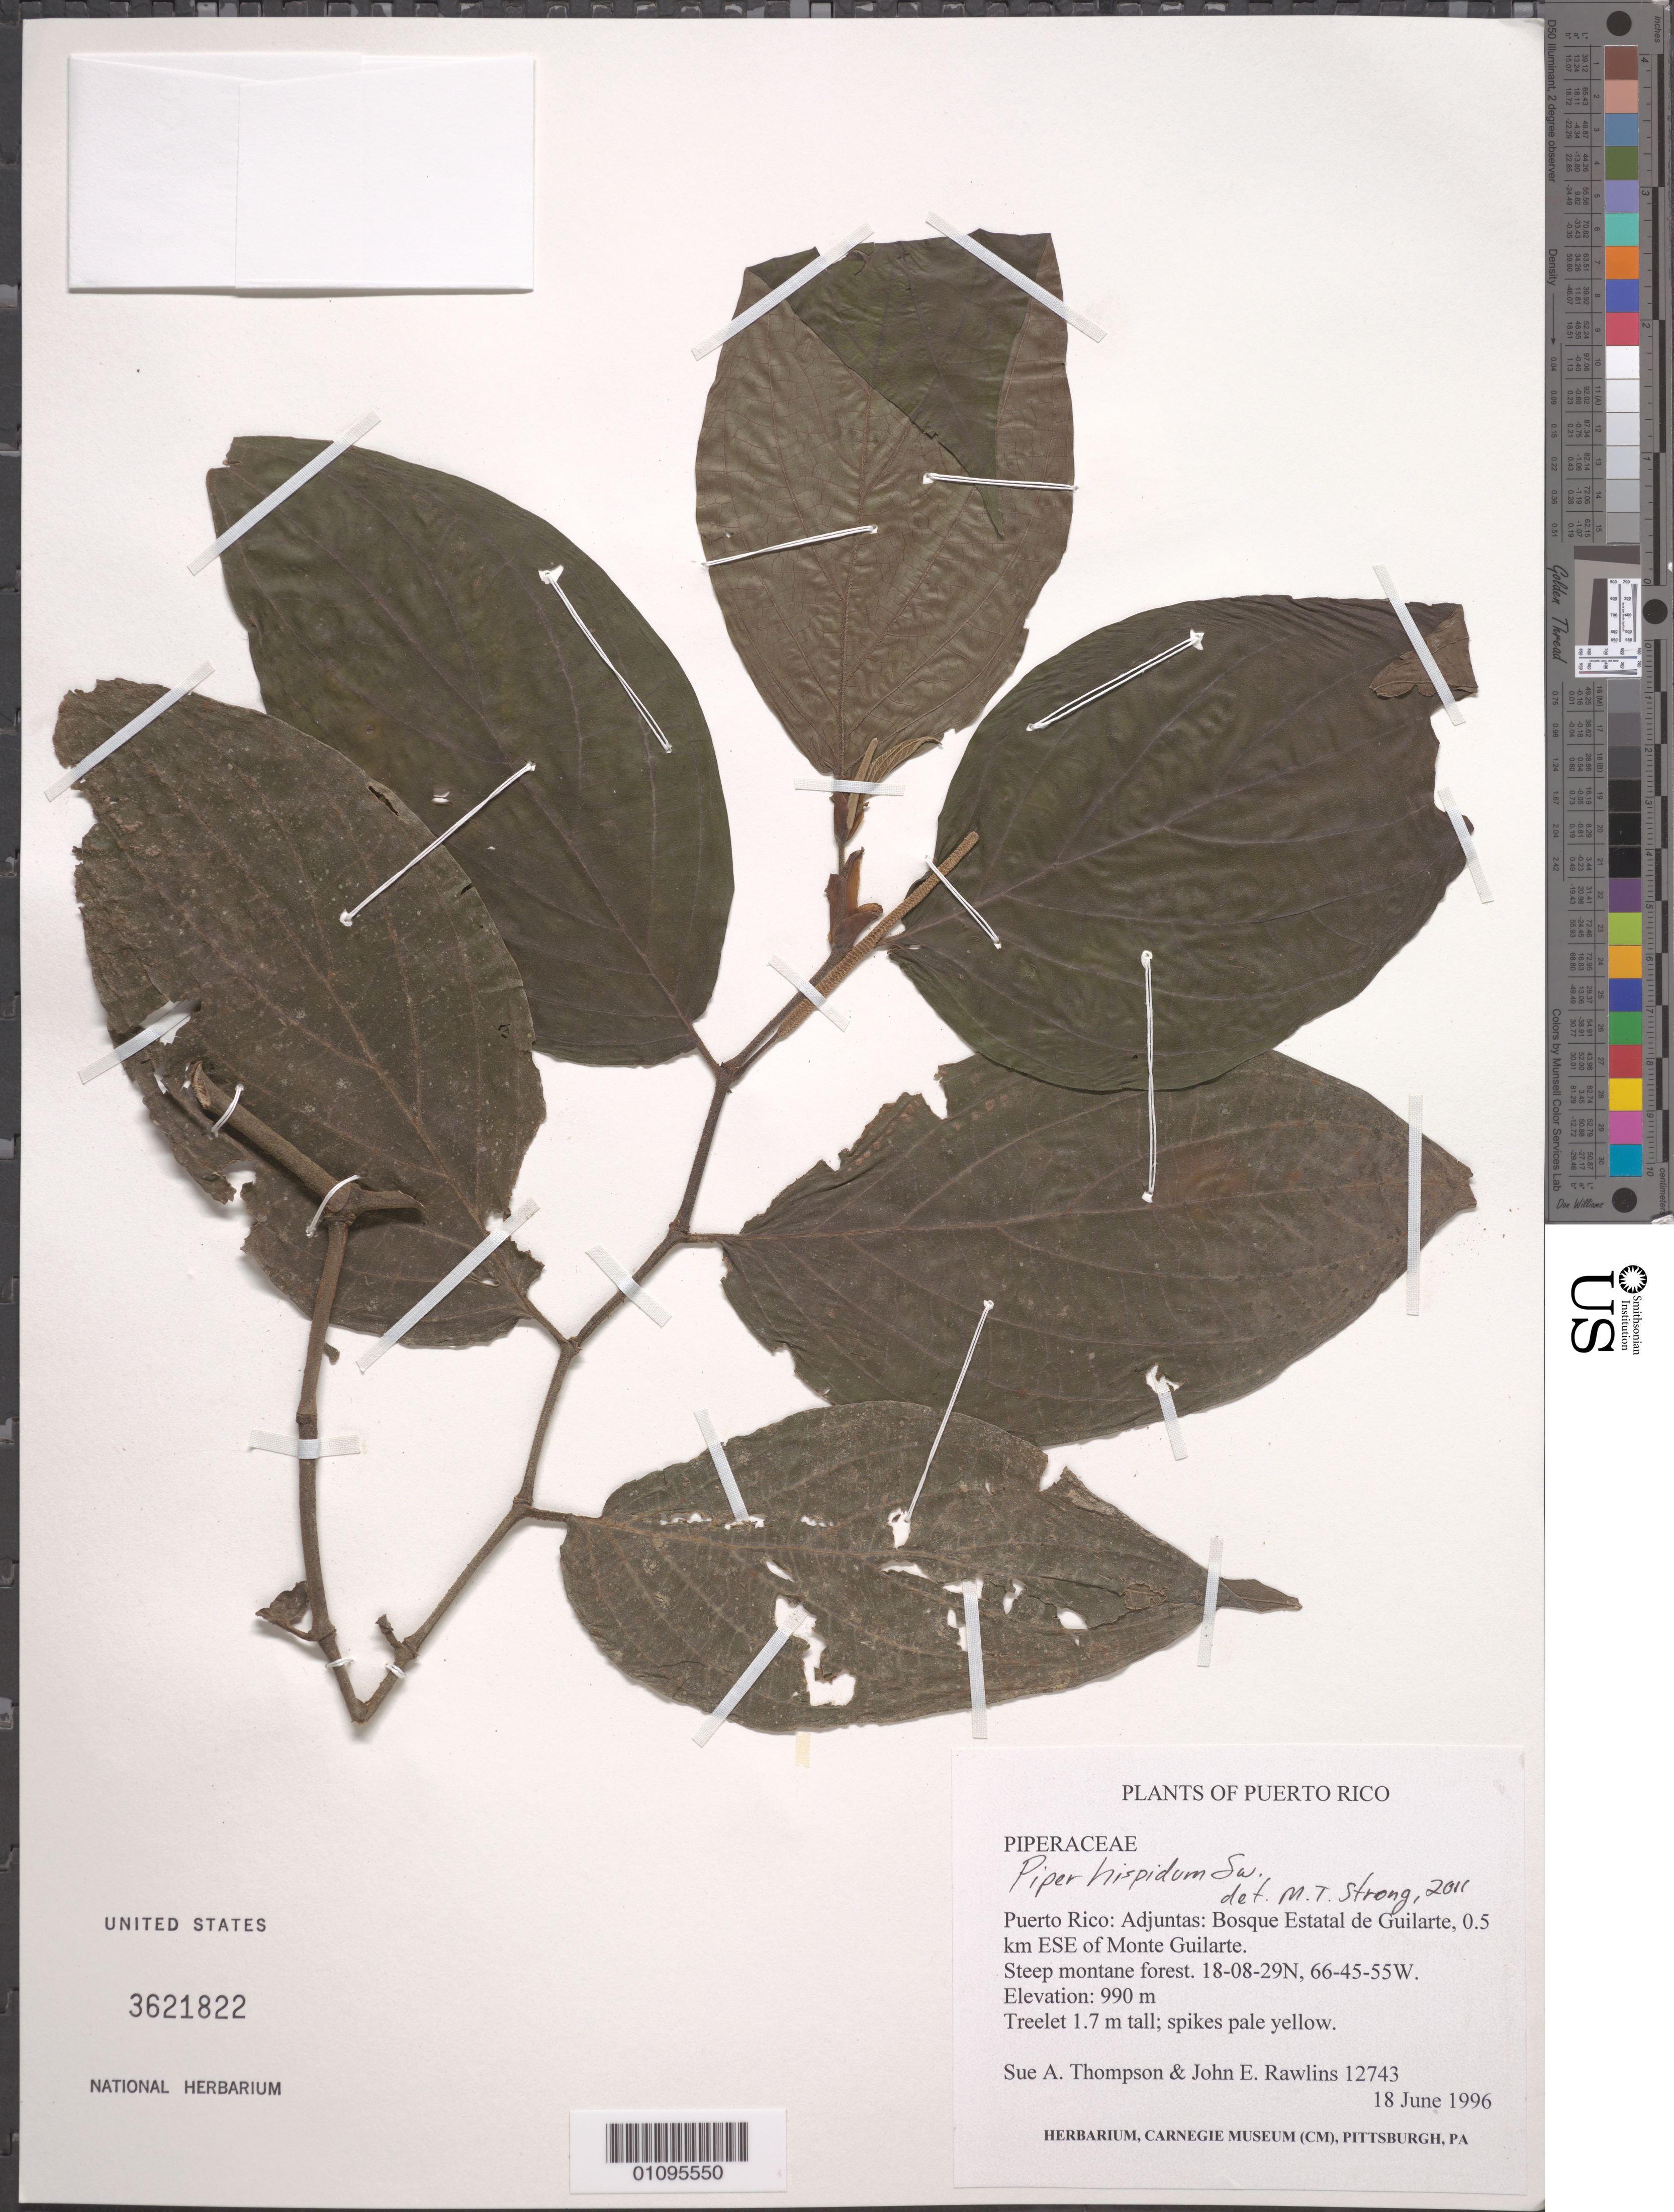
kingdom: Plantae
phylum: Tracheophyta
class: Magnoliopsida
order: Piperales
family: Piperaceae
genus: Piper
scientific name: Piper hispidum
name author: Sw.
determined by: Strong, M. T., (US), Smithsonian Institution - National Museum of Natural History (UNITED STATES)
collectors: S. A. Thompson & J. Rawlins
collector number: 12743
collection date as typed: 18 Jun 1996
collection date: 1996-06-18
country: Puerto Rico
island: Puerto Rico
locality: Adjuntas: Bosque Estatal de Guilarte, 0.5 km ESE of Monte Guilarte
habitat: Steep montane forest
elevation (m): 990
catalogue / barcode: US 3621822